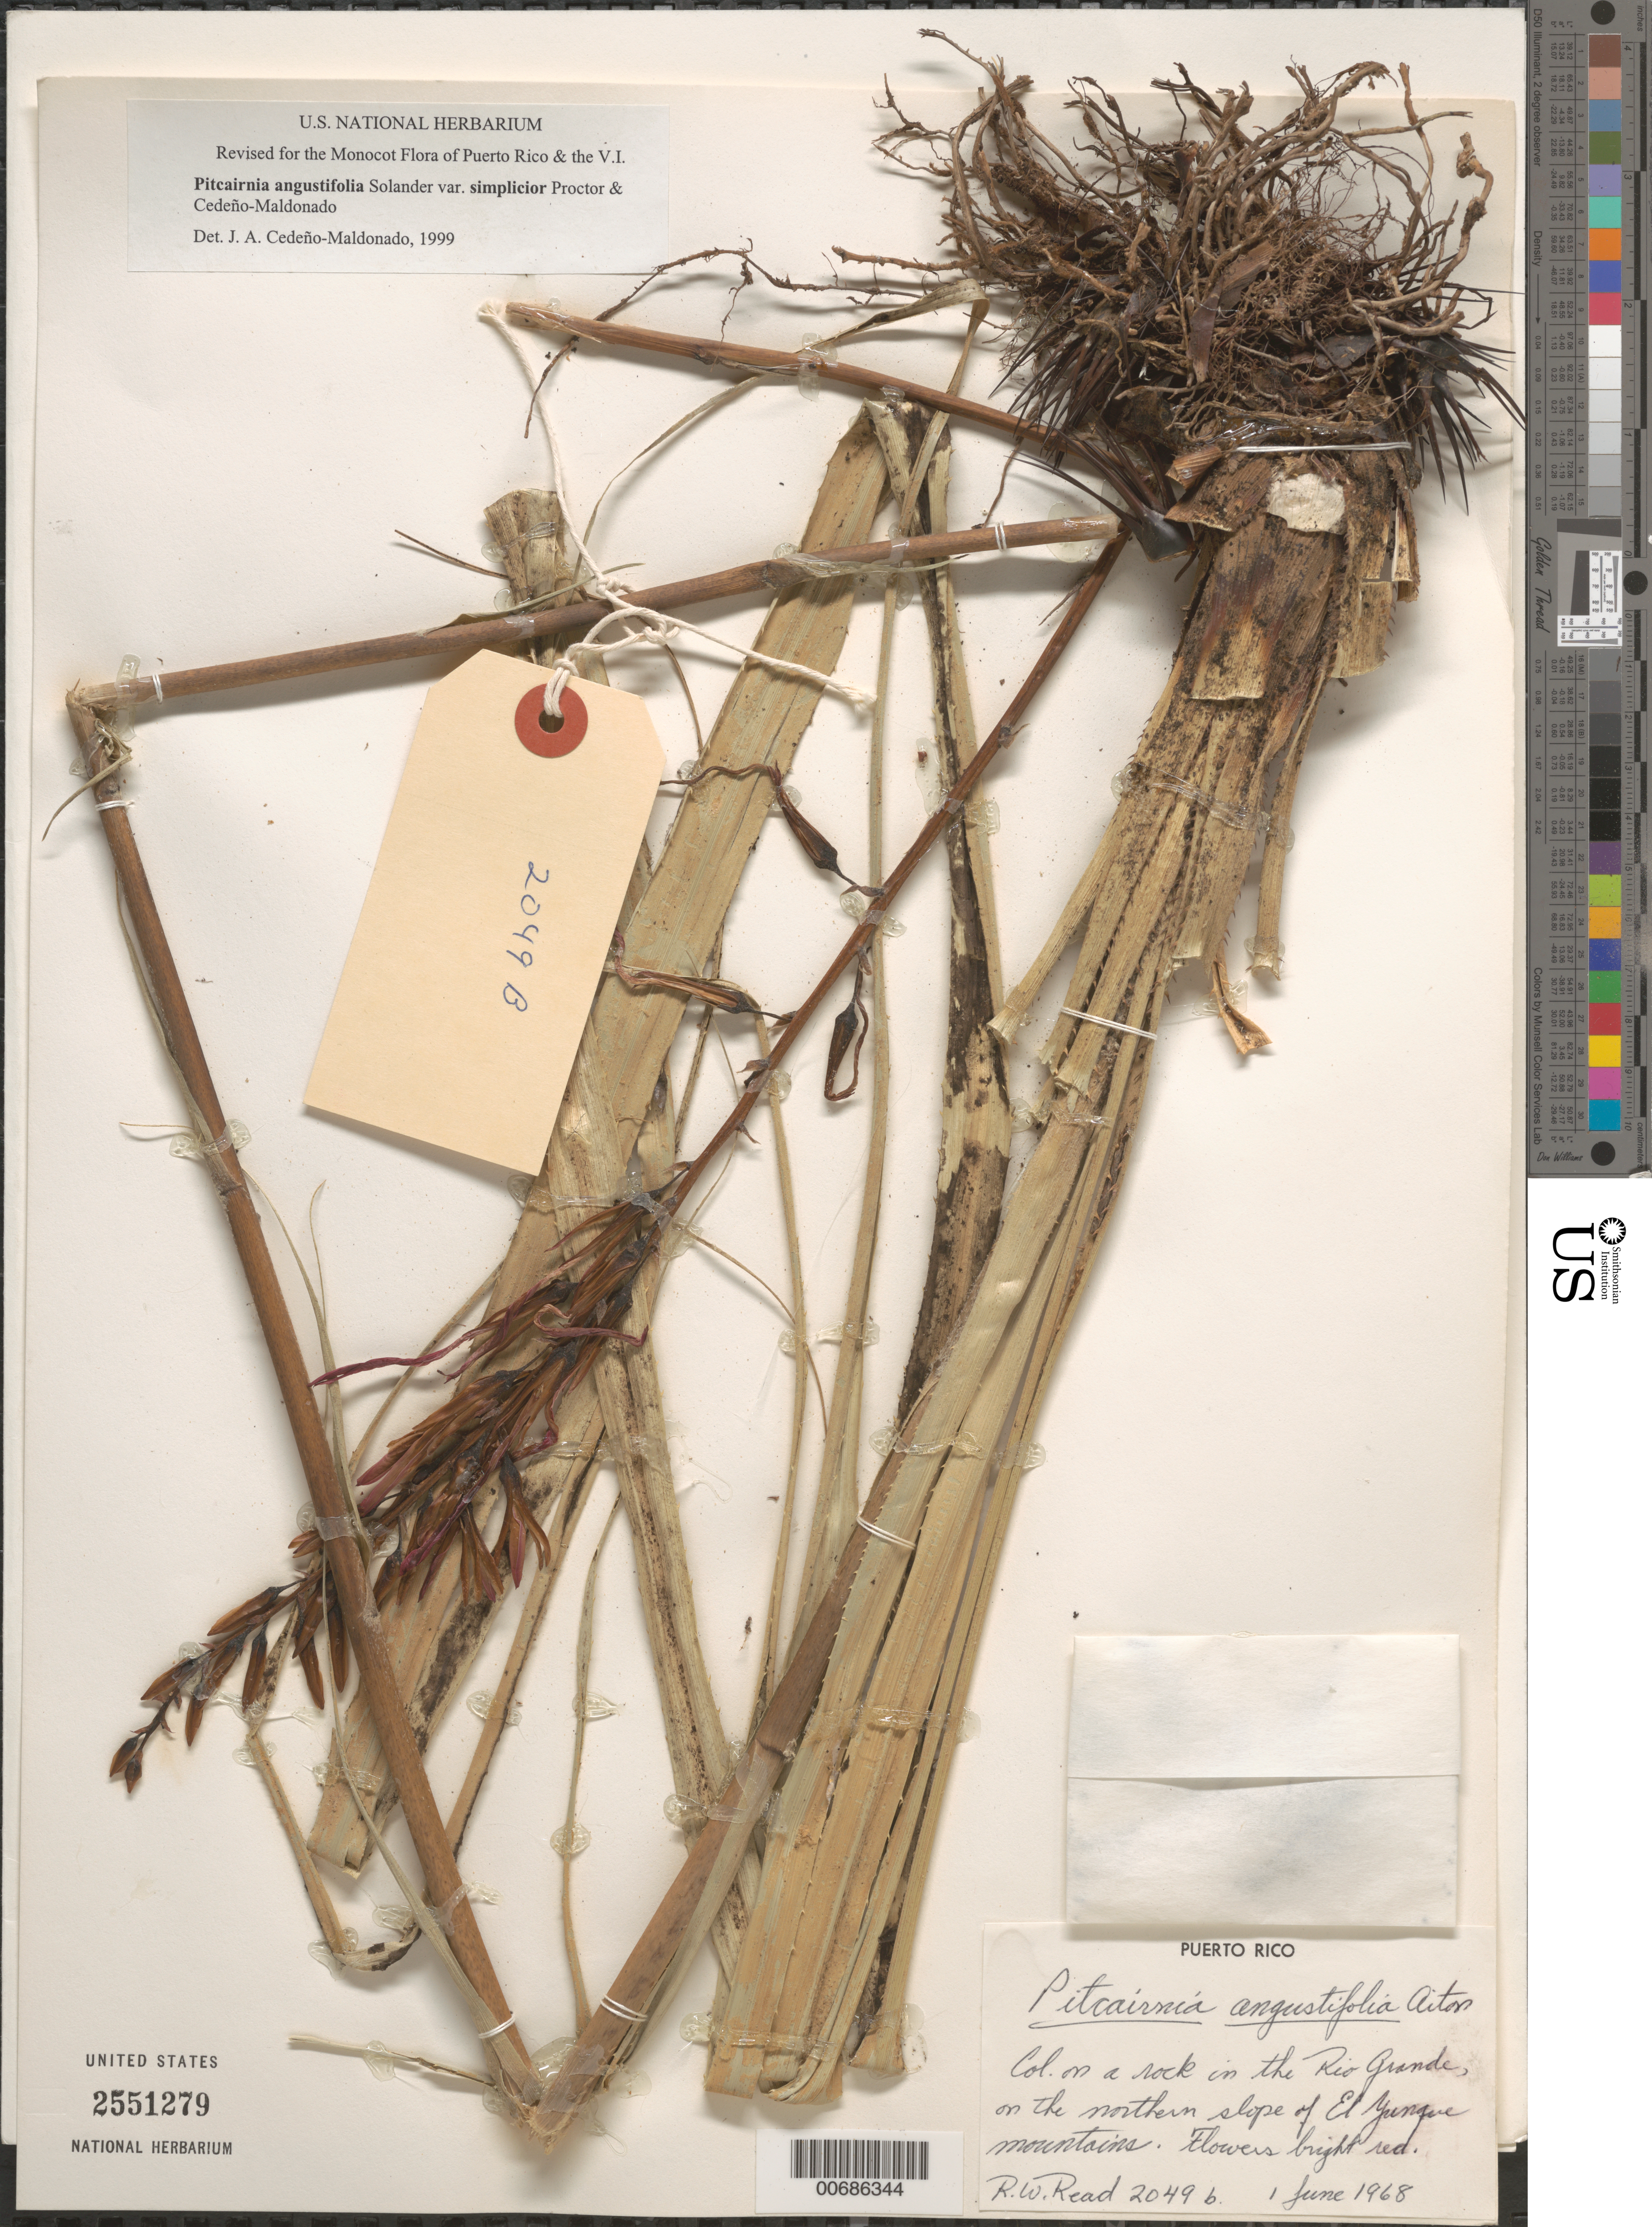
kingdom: Plantae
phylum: Tracheophyta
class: Liliopsida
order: Poales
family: Bromeliaceae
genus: Pitcairnia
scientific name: Pitcairnia angustifolia var. simplicior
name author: Proctor & Cedeño-Mald.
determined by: Cedeño-Maldonado, J. A.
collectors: R. W. Read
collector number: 2049 b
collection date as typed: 01 Jun 1968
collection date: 1968-06-01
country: Puerto Rico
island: Greater Antilles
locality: Rio Grande, N Slope of El Yunque Mts.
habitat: On a rock in the Rio Grande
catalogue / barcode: US 2551279